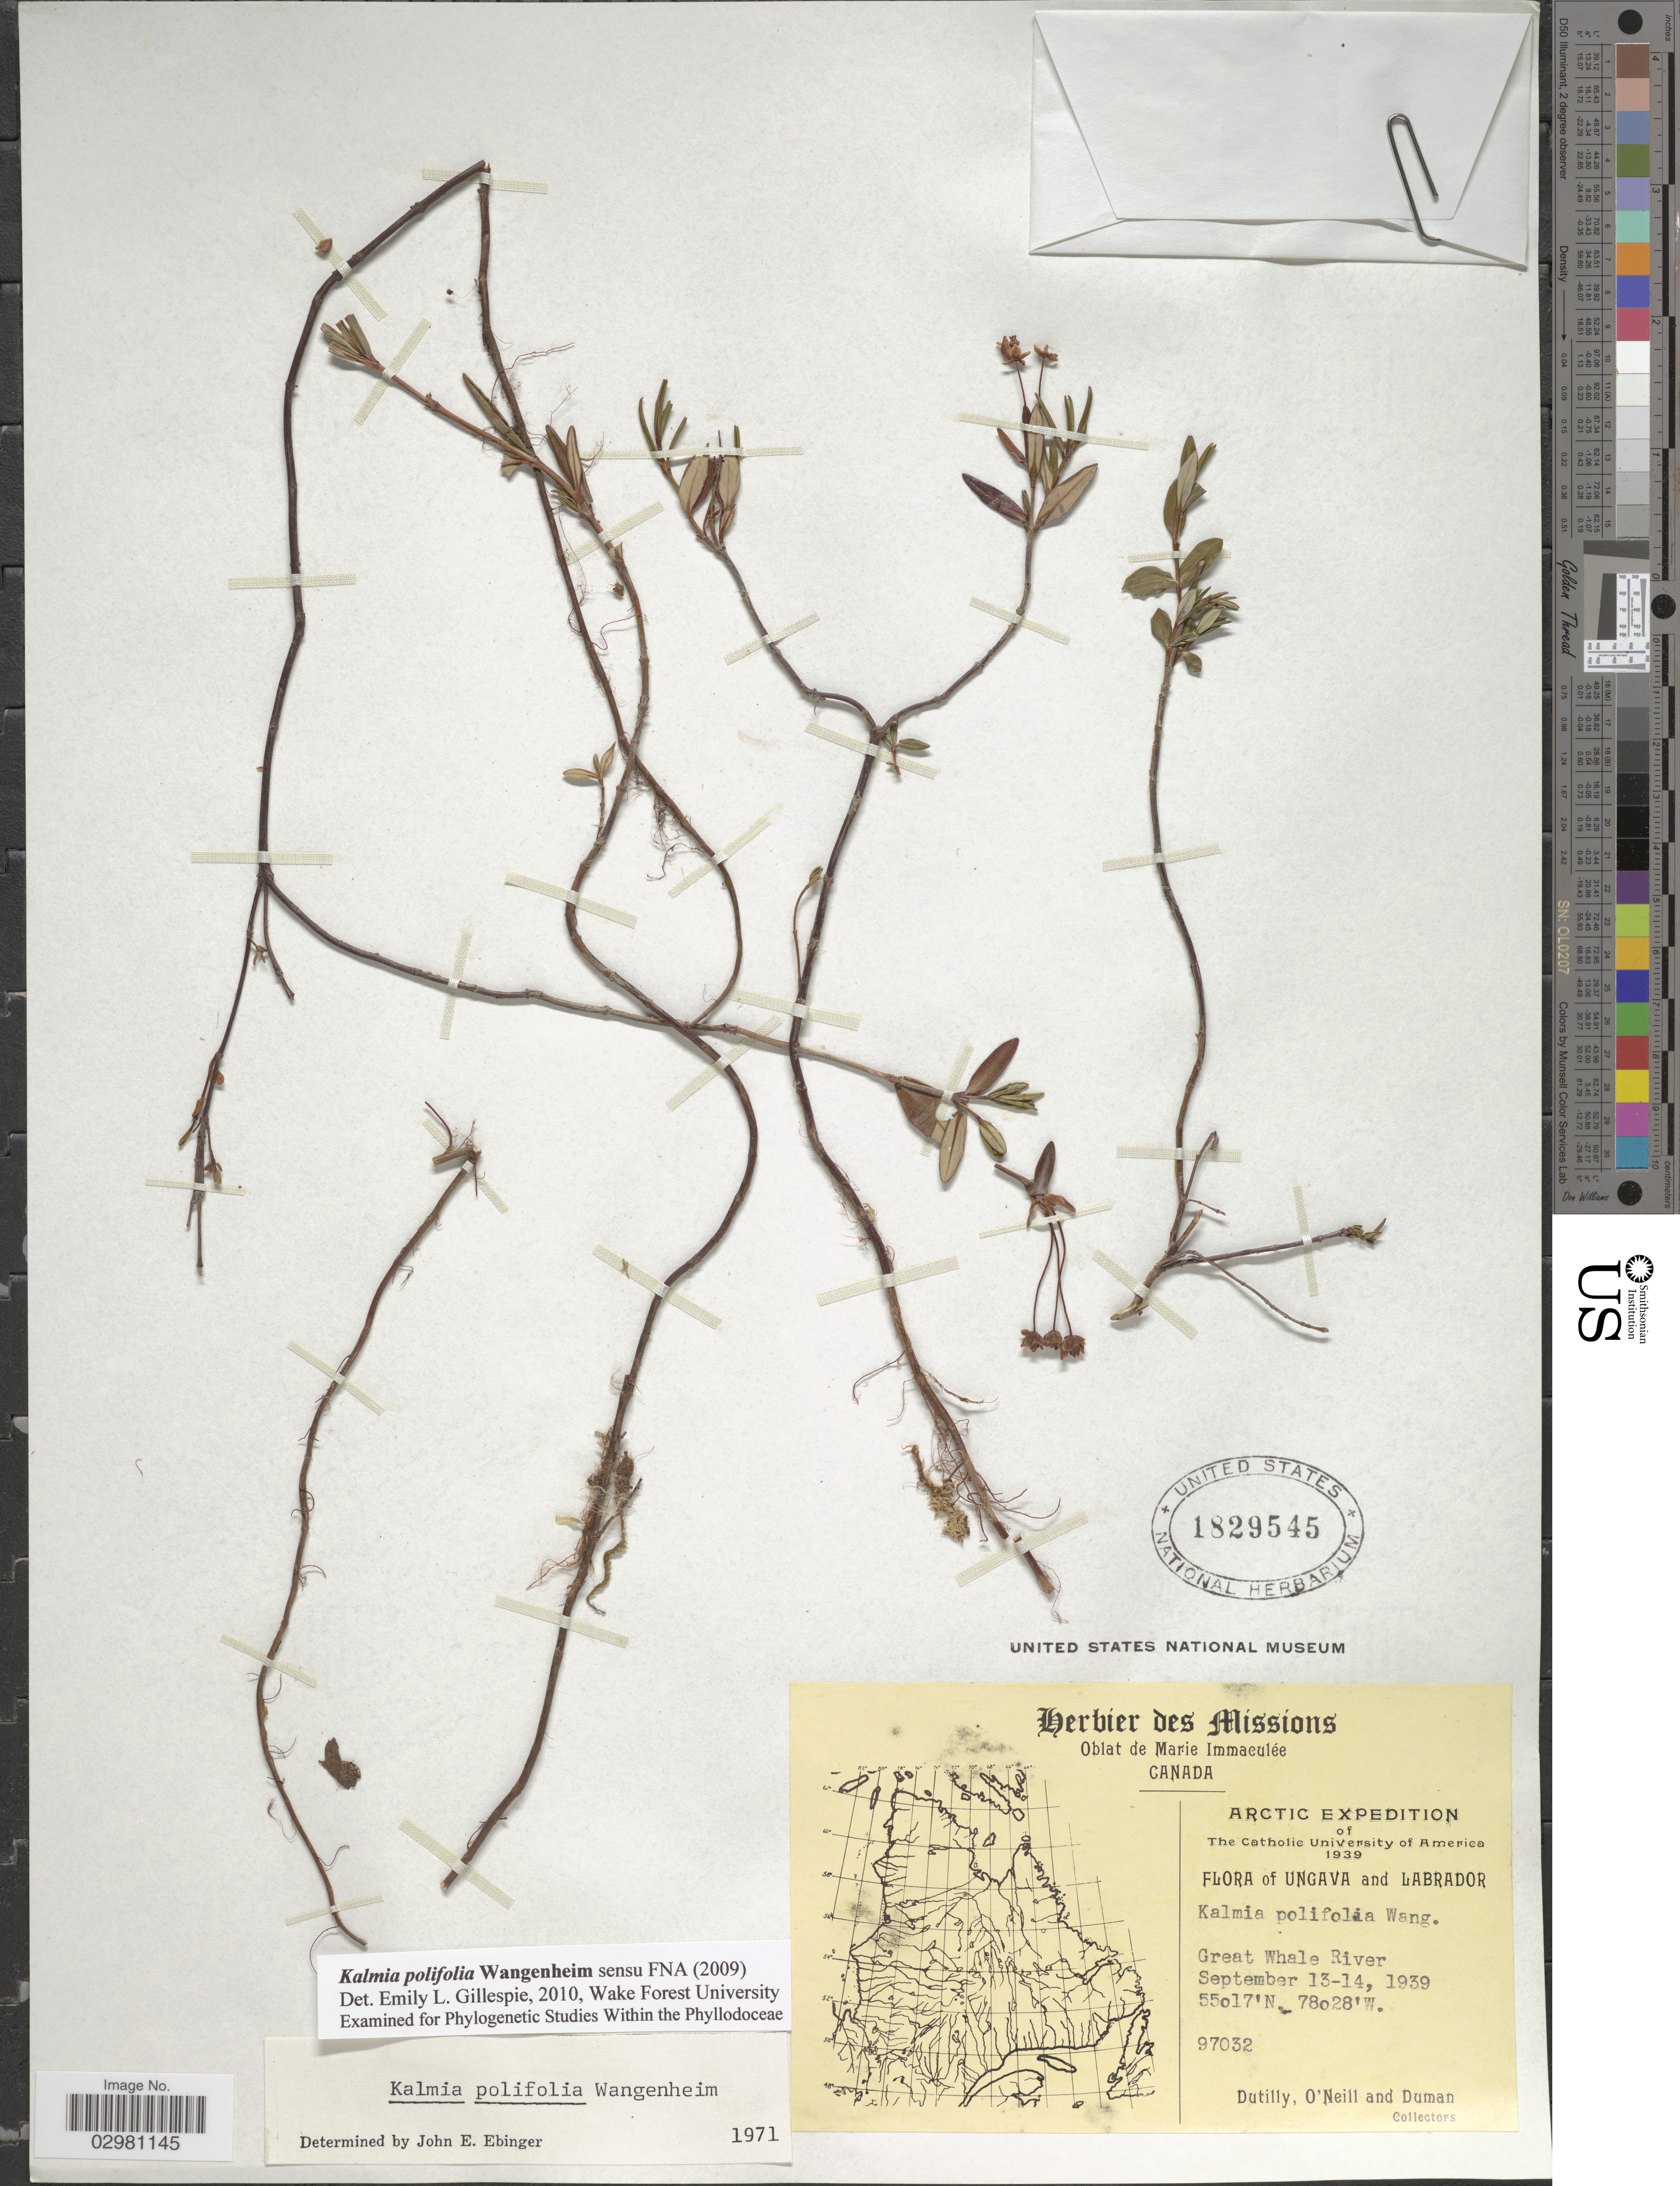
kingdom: Plantae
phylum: Tracheophyta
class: Magnoliopsida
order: Ericales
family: Ericaceae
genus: Kalmia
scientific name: Kalmia polifolia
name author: Wangenh.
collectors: -. Dutilly, -. O'Neill & -. Duman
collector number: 97032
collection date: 1939-09-13/1939-09-14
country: Canada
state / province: Newfoundland and Labrador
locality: Arctic. Ungava and Labrador. Great Whale River.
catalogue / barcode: US 1829545